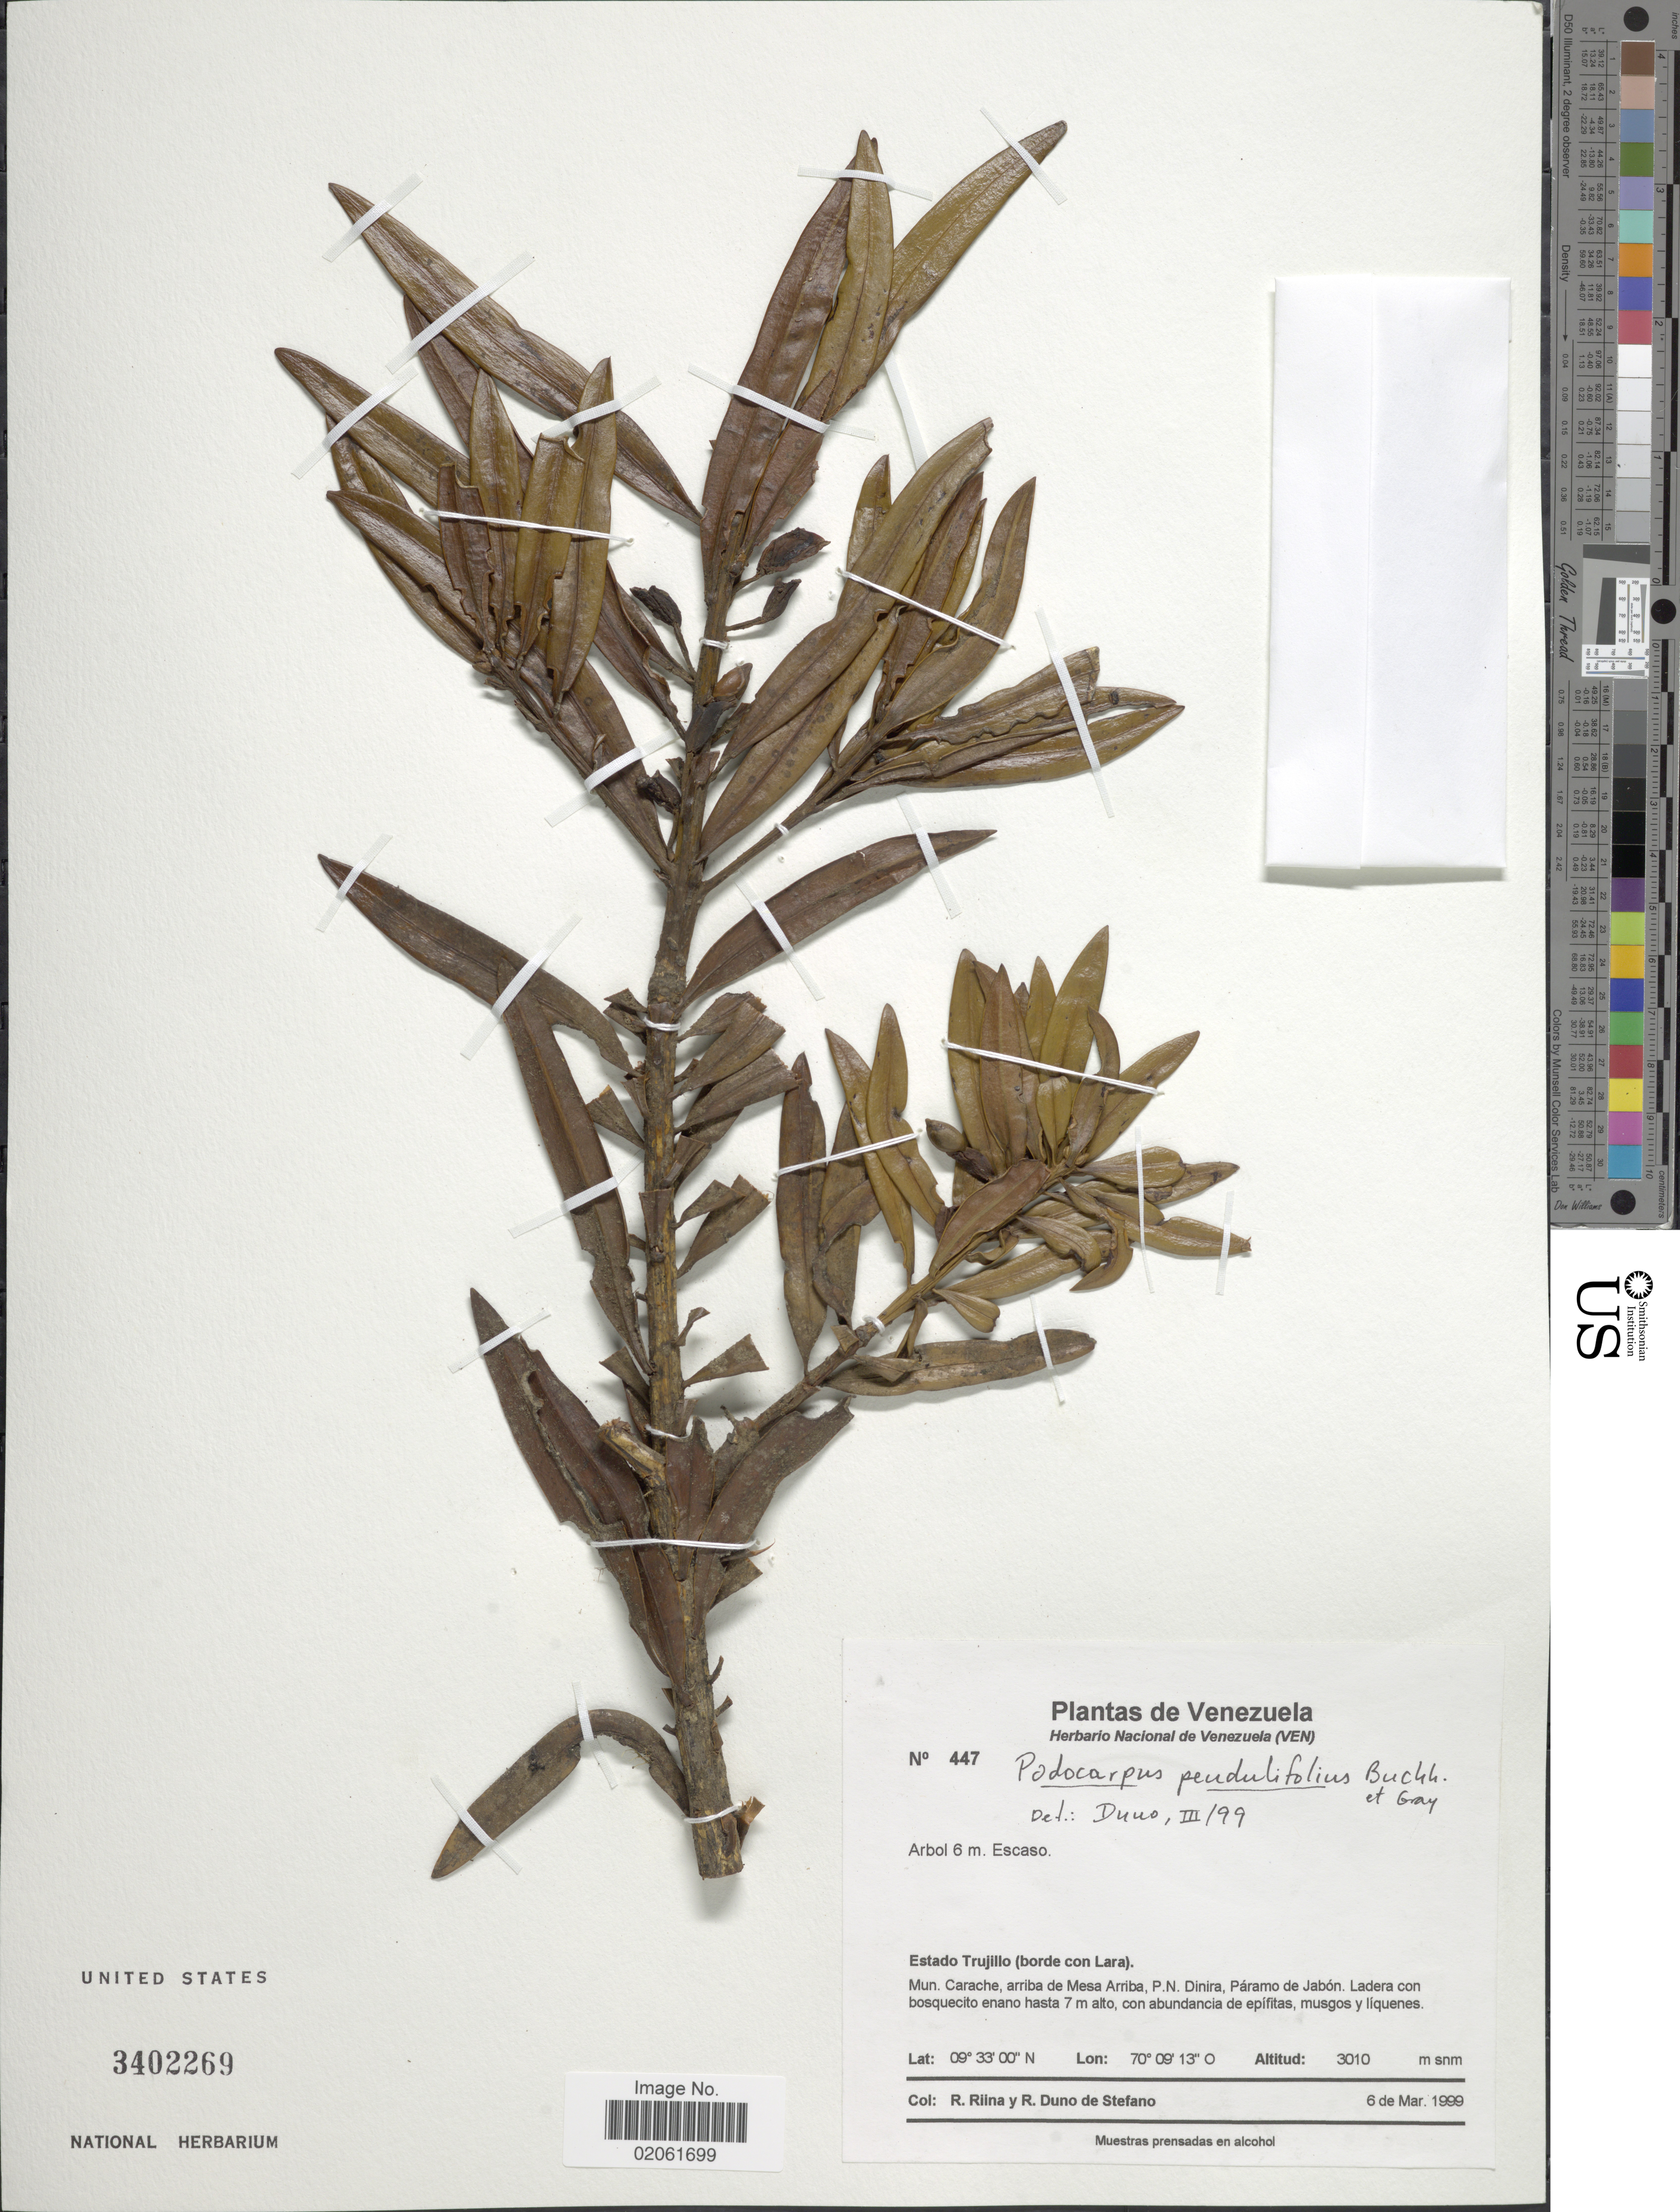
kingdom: Plantae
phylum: Tracheophyta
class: Pinopsida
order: Pinales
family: Podocarpaceae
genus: Podocarpus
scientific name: Podocarpus pendulifolius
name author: J. Buchholz & N.E. Gray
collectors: R. Riina & R. Duno de Stefano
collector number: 447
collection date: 1999-03-06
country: Venezuela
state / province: Trujillo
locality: (borde con Lara) Mun. Carache, arriba de Mesa Arriba, P.N. Dinira, Paramo de Jabon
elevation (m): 3010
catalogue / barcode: US 3402269